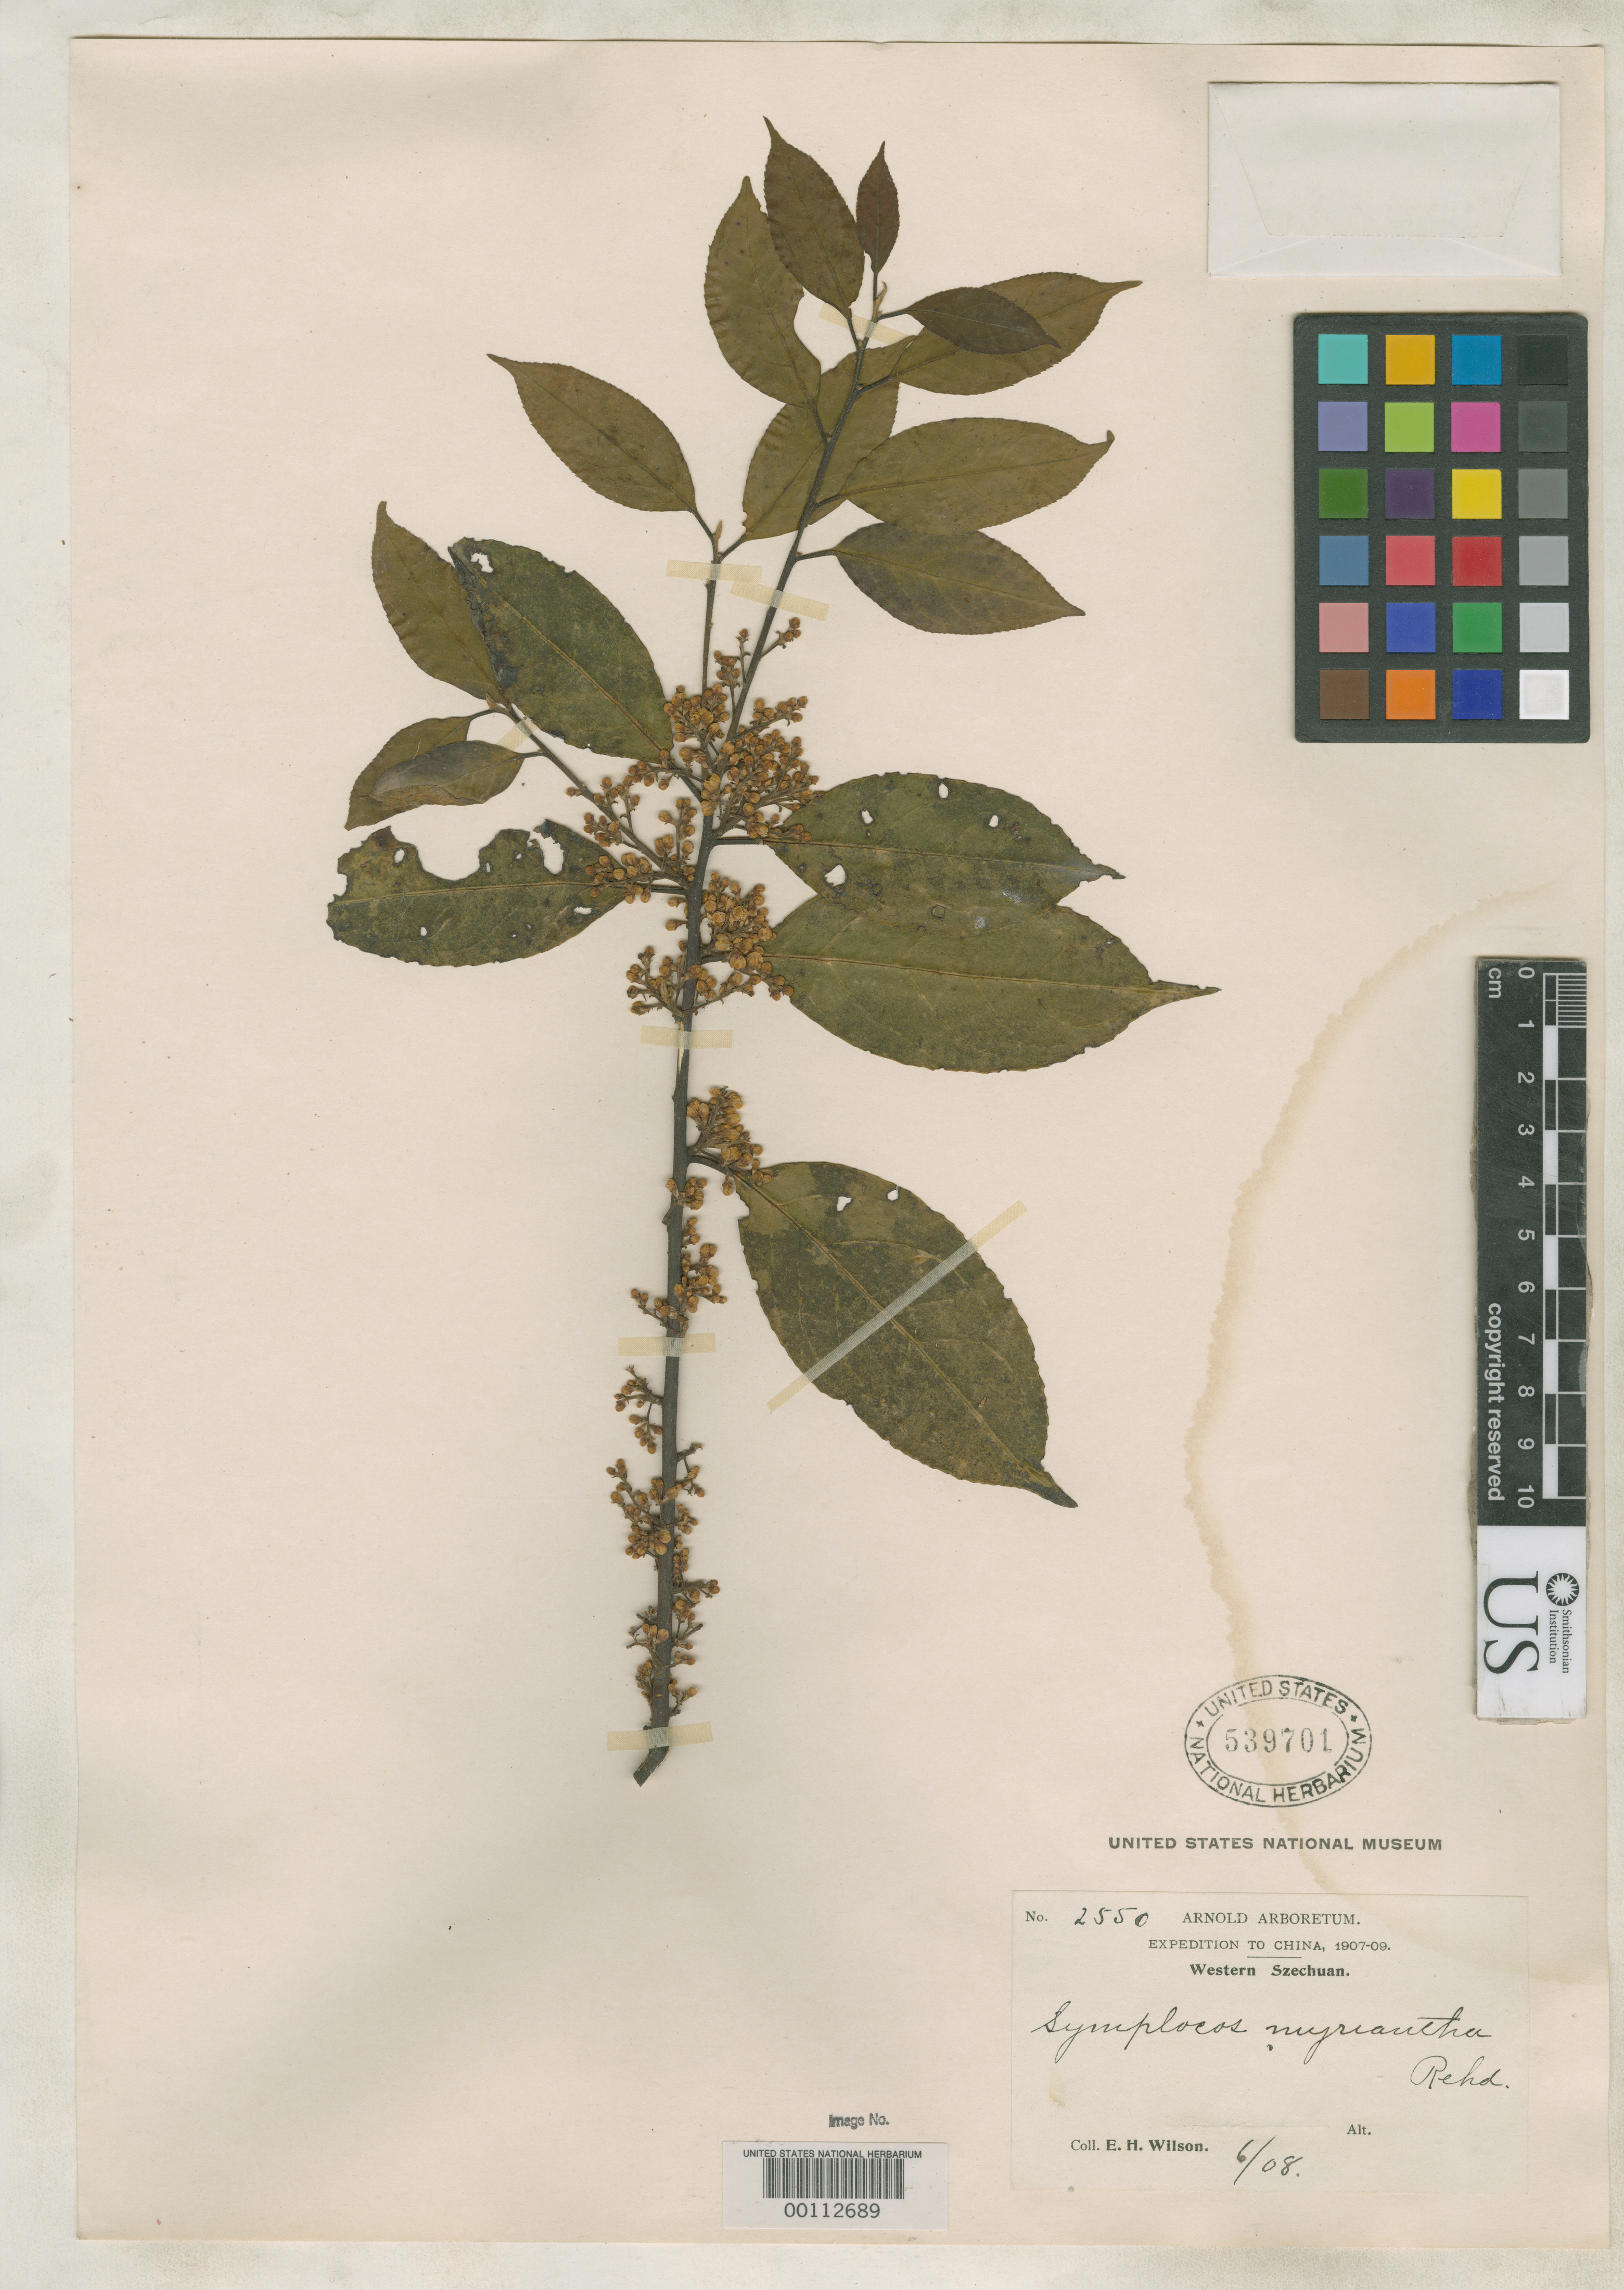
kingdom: Plantae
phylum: Tracheophyta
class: Magnoliopsida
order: Ericales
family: Symplocaceae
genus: Symplocos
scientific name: Symplocos myriantha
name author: Rehder in Sarg.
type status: Isotype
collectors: E. H. Wilson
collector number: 2550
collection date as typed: Jun 1908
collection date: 1908-06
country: China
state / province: Sichuan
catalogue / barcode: US 539701